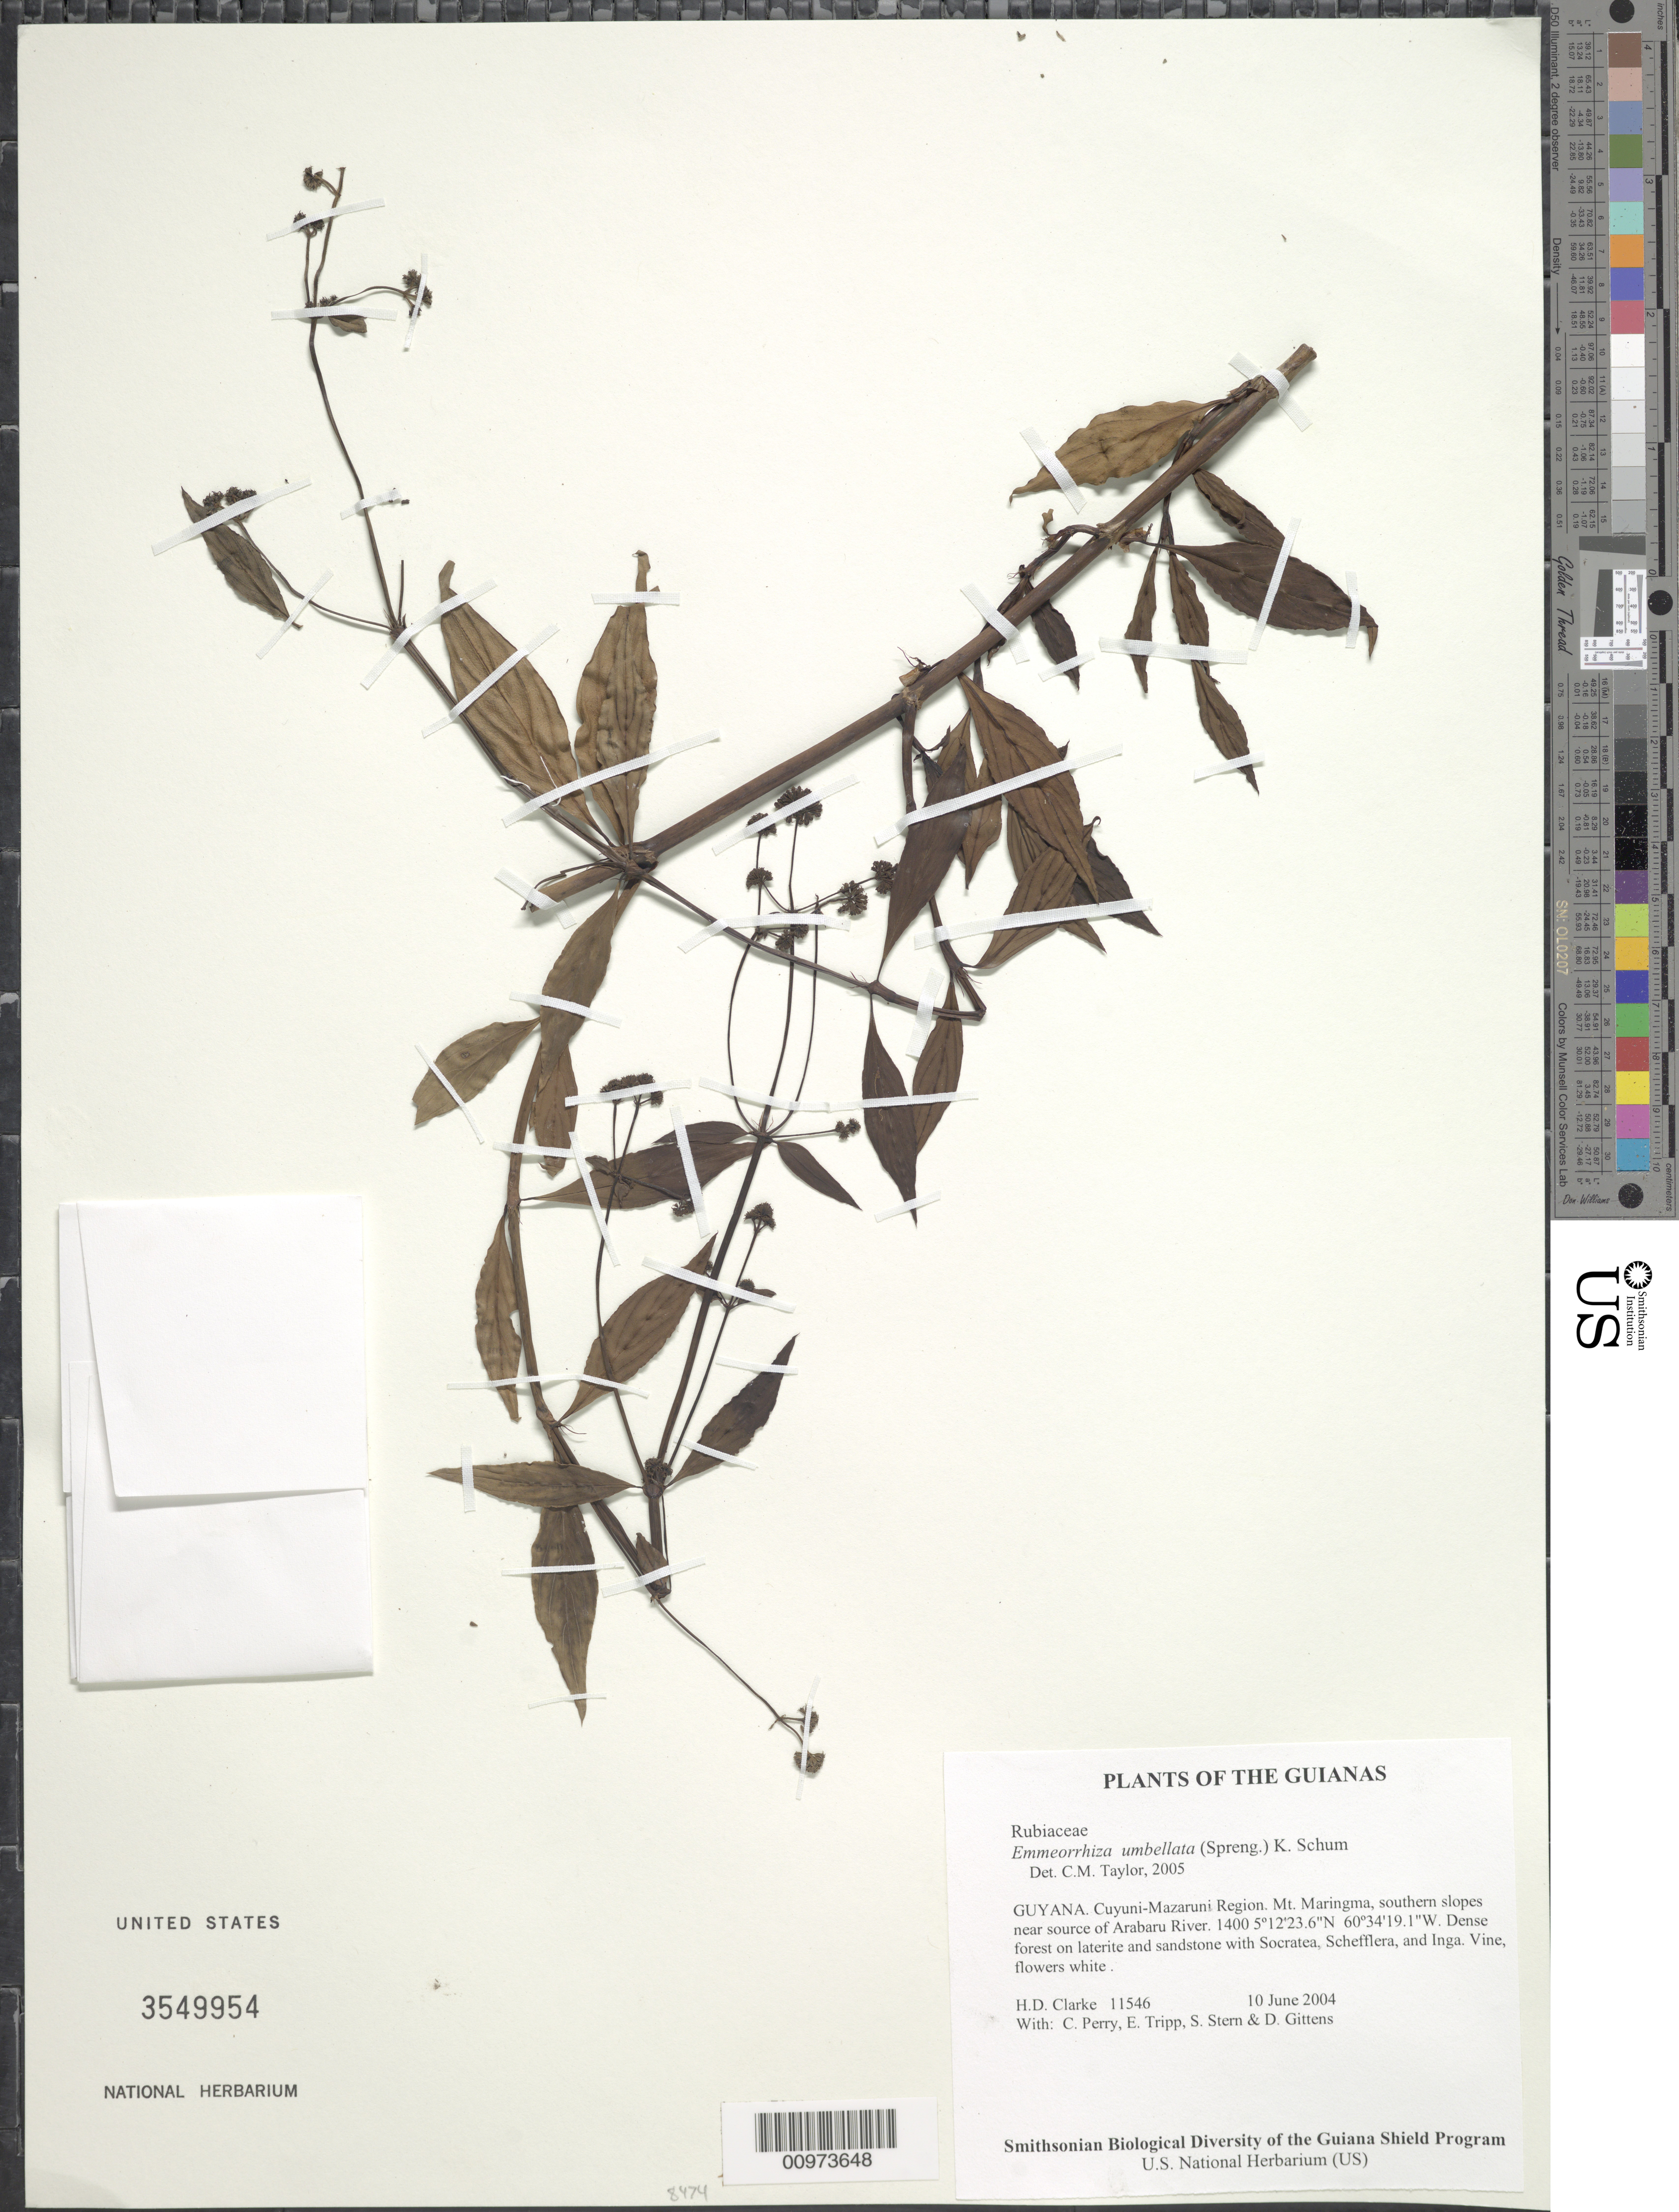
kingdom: Plantae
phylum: Tracheophyta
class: Magnoliopsida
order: Gentianales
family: Rubiaceae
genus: Emmeorhiza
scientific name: Emmeorhiza umbellata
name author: (Spreng.) K. Schum.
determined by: Taylor, Charlotte M.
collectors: H. D. Clarke, C. Perry, E. Tripp, S. R. Stern & D. Gittens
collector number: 11546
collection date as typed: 10 June 2004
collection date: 2004-06-10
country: Guyana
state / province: Cuyuni-Mazaruni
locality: Mt. Maringma, southern slopes near source of Arabaru River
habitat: Dense forest on laterite and sandstone with Socratea, Schefflera, and Inga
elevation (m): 1400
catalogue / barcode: US 3549954